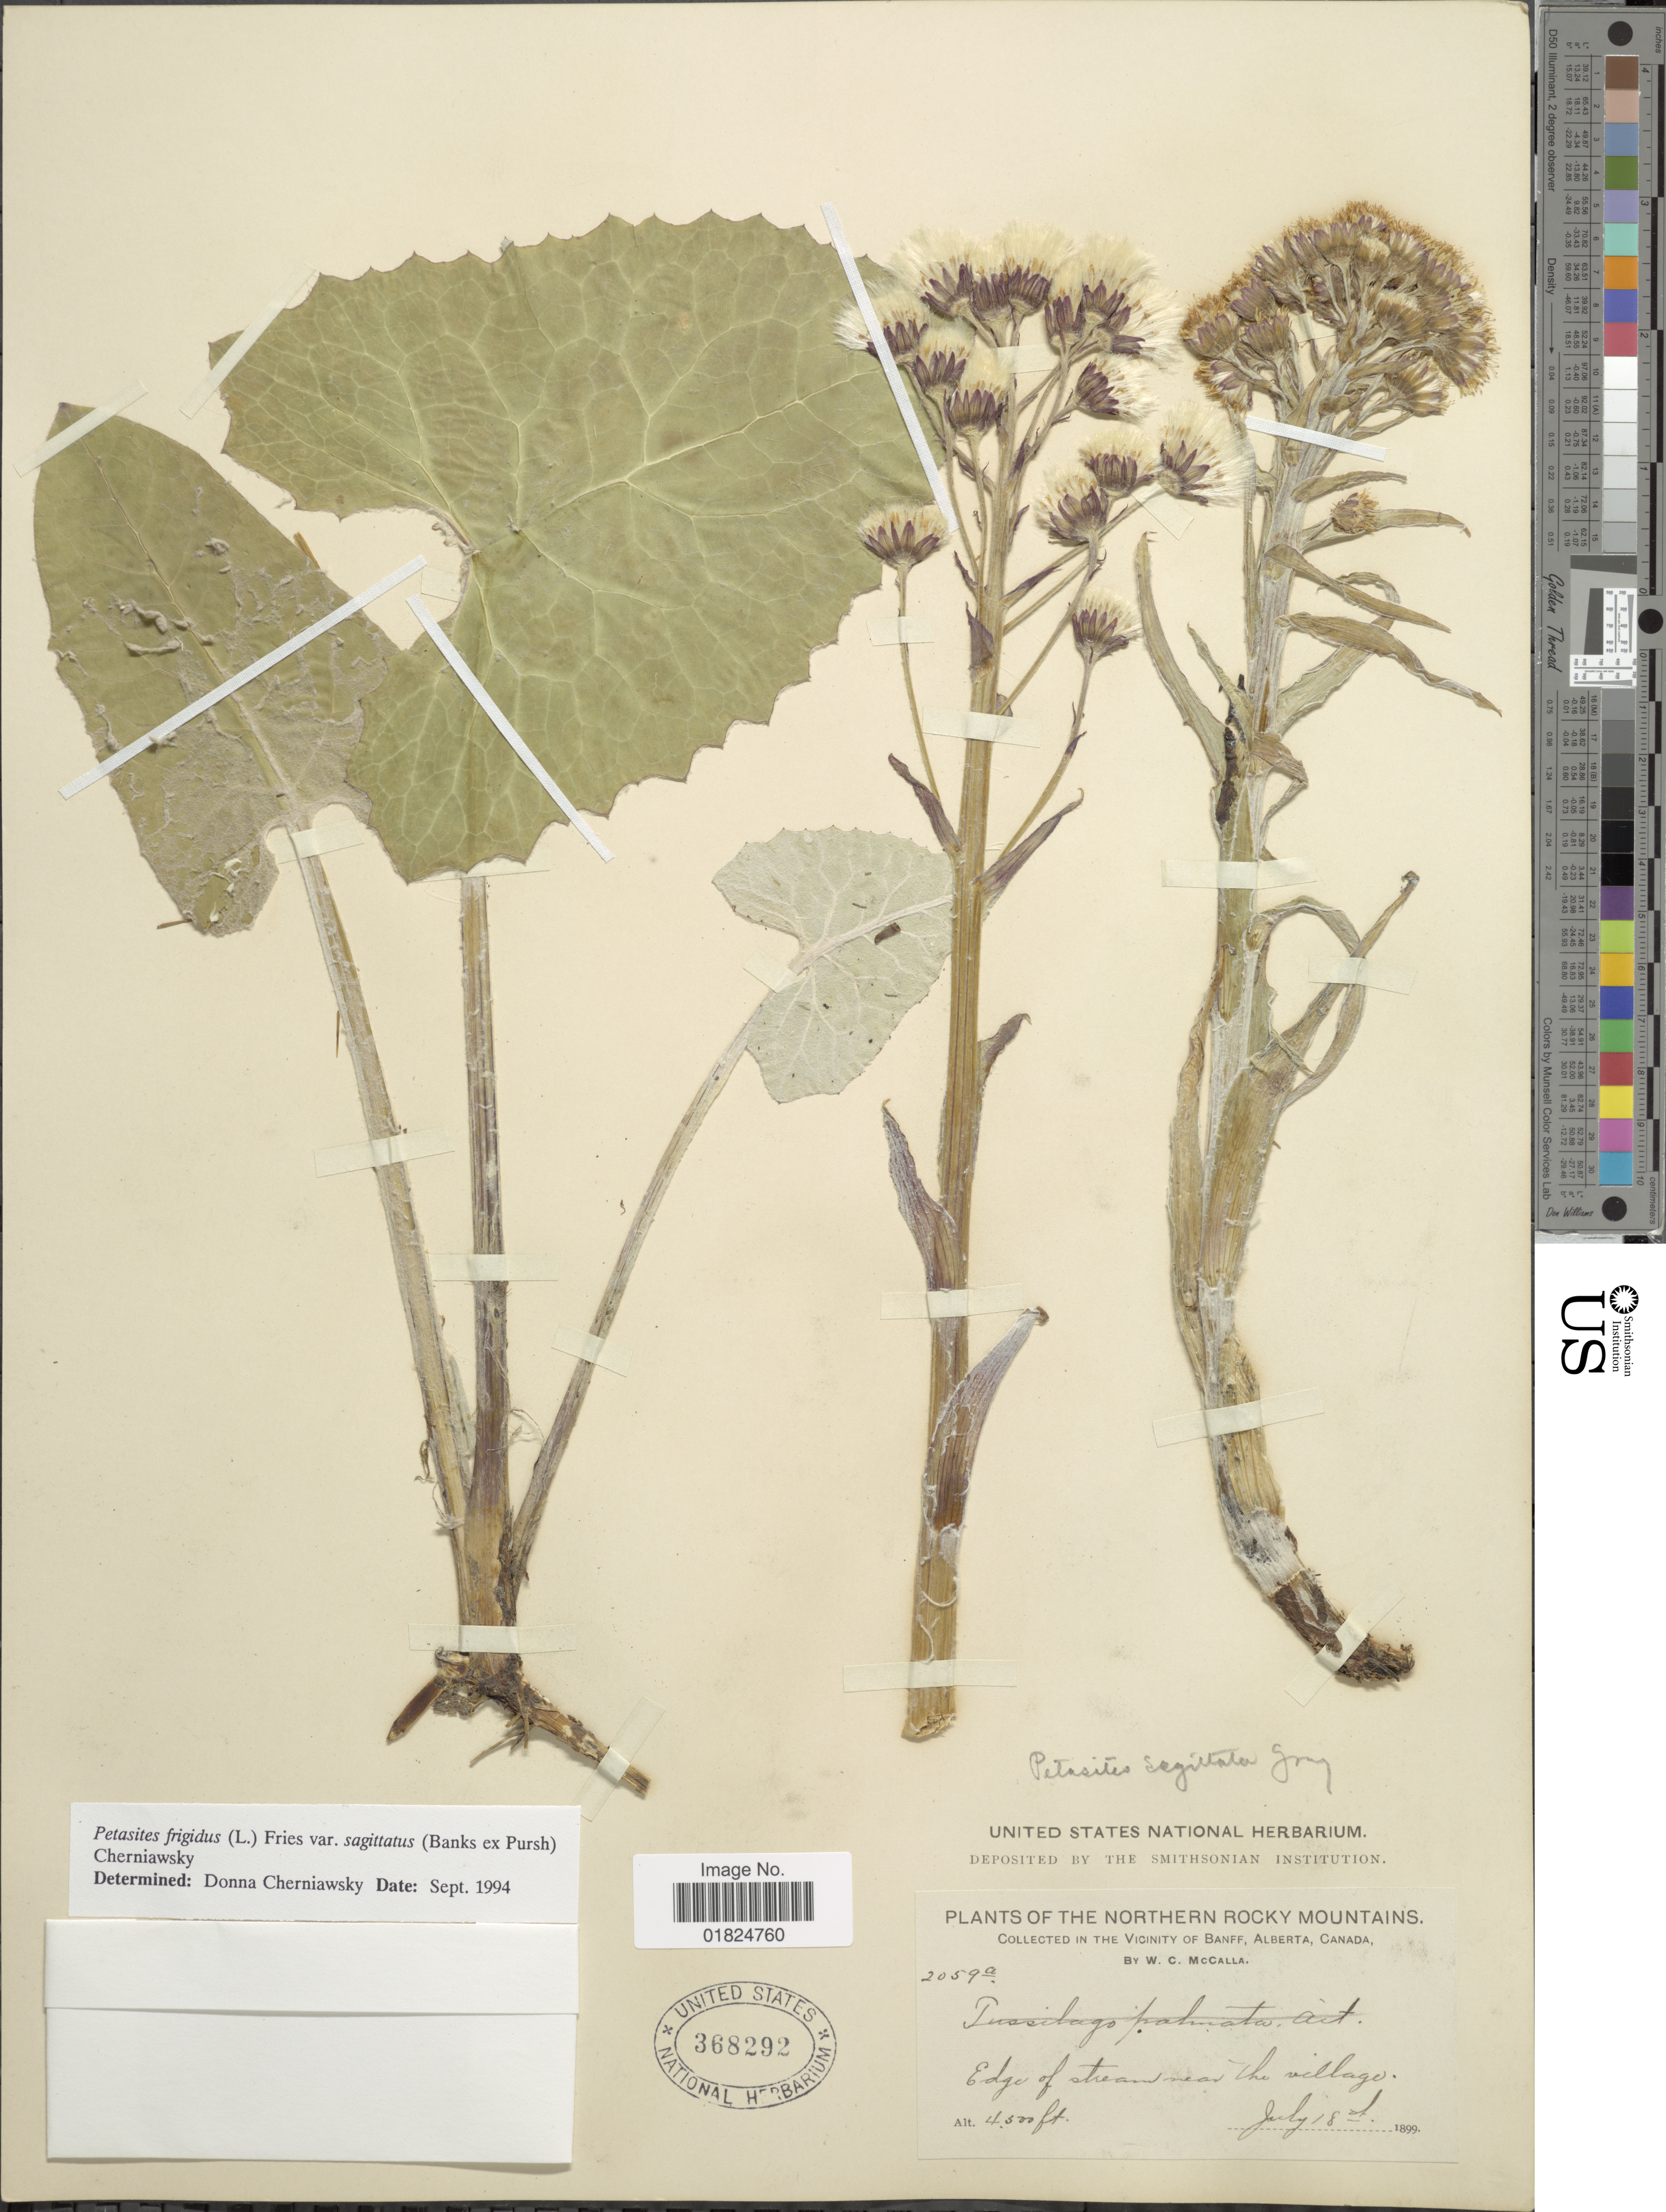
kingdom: Plantae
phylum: Tracheophyta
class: Magnoliopsida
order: Asterales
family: Asteraceae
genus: Petasites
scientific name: Petasites frigidus var. sagittatus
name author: (Banks ex Pursh) Cherniawsky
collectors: W. McCalla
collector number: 2059a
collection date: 1899-07-18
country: Canada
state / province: Alberta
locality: Northern Rocky Mountains. in the vicinity of Banff, Alberta, Canada. Edge of stream near the village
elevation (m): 1372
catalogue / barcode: US 368292